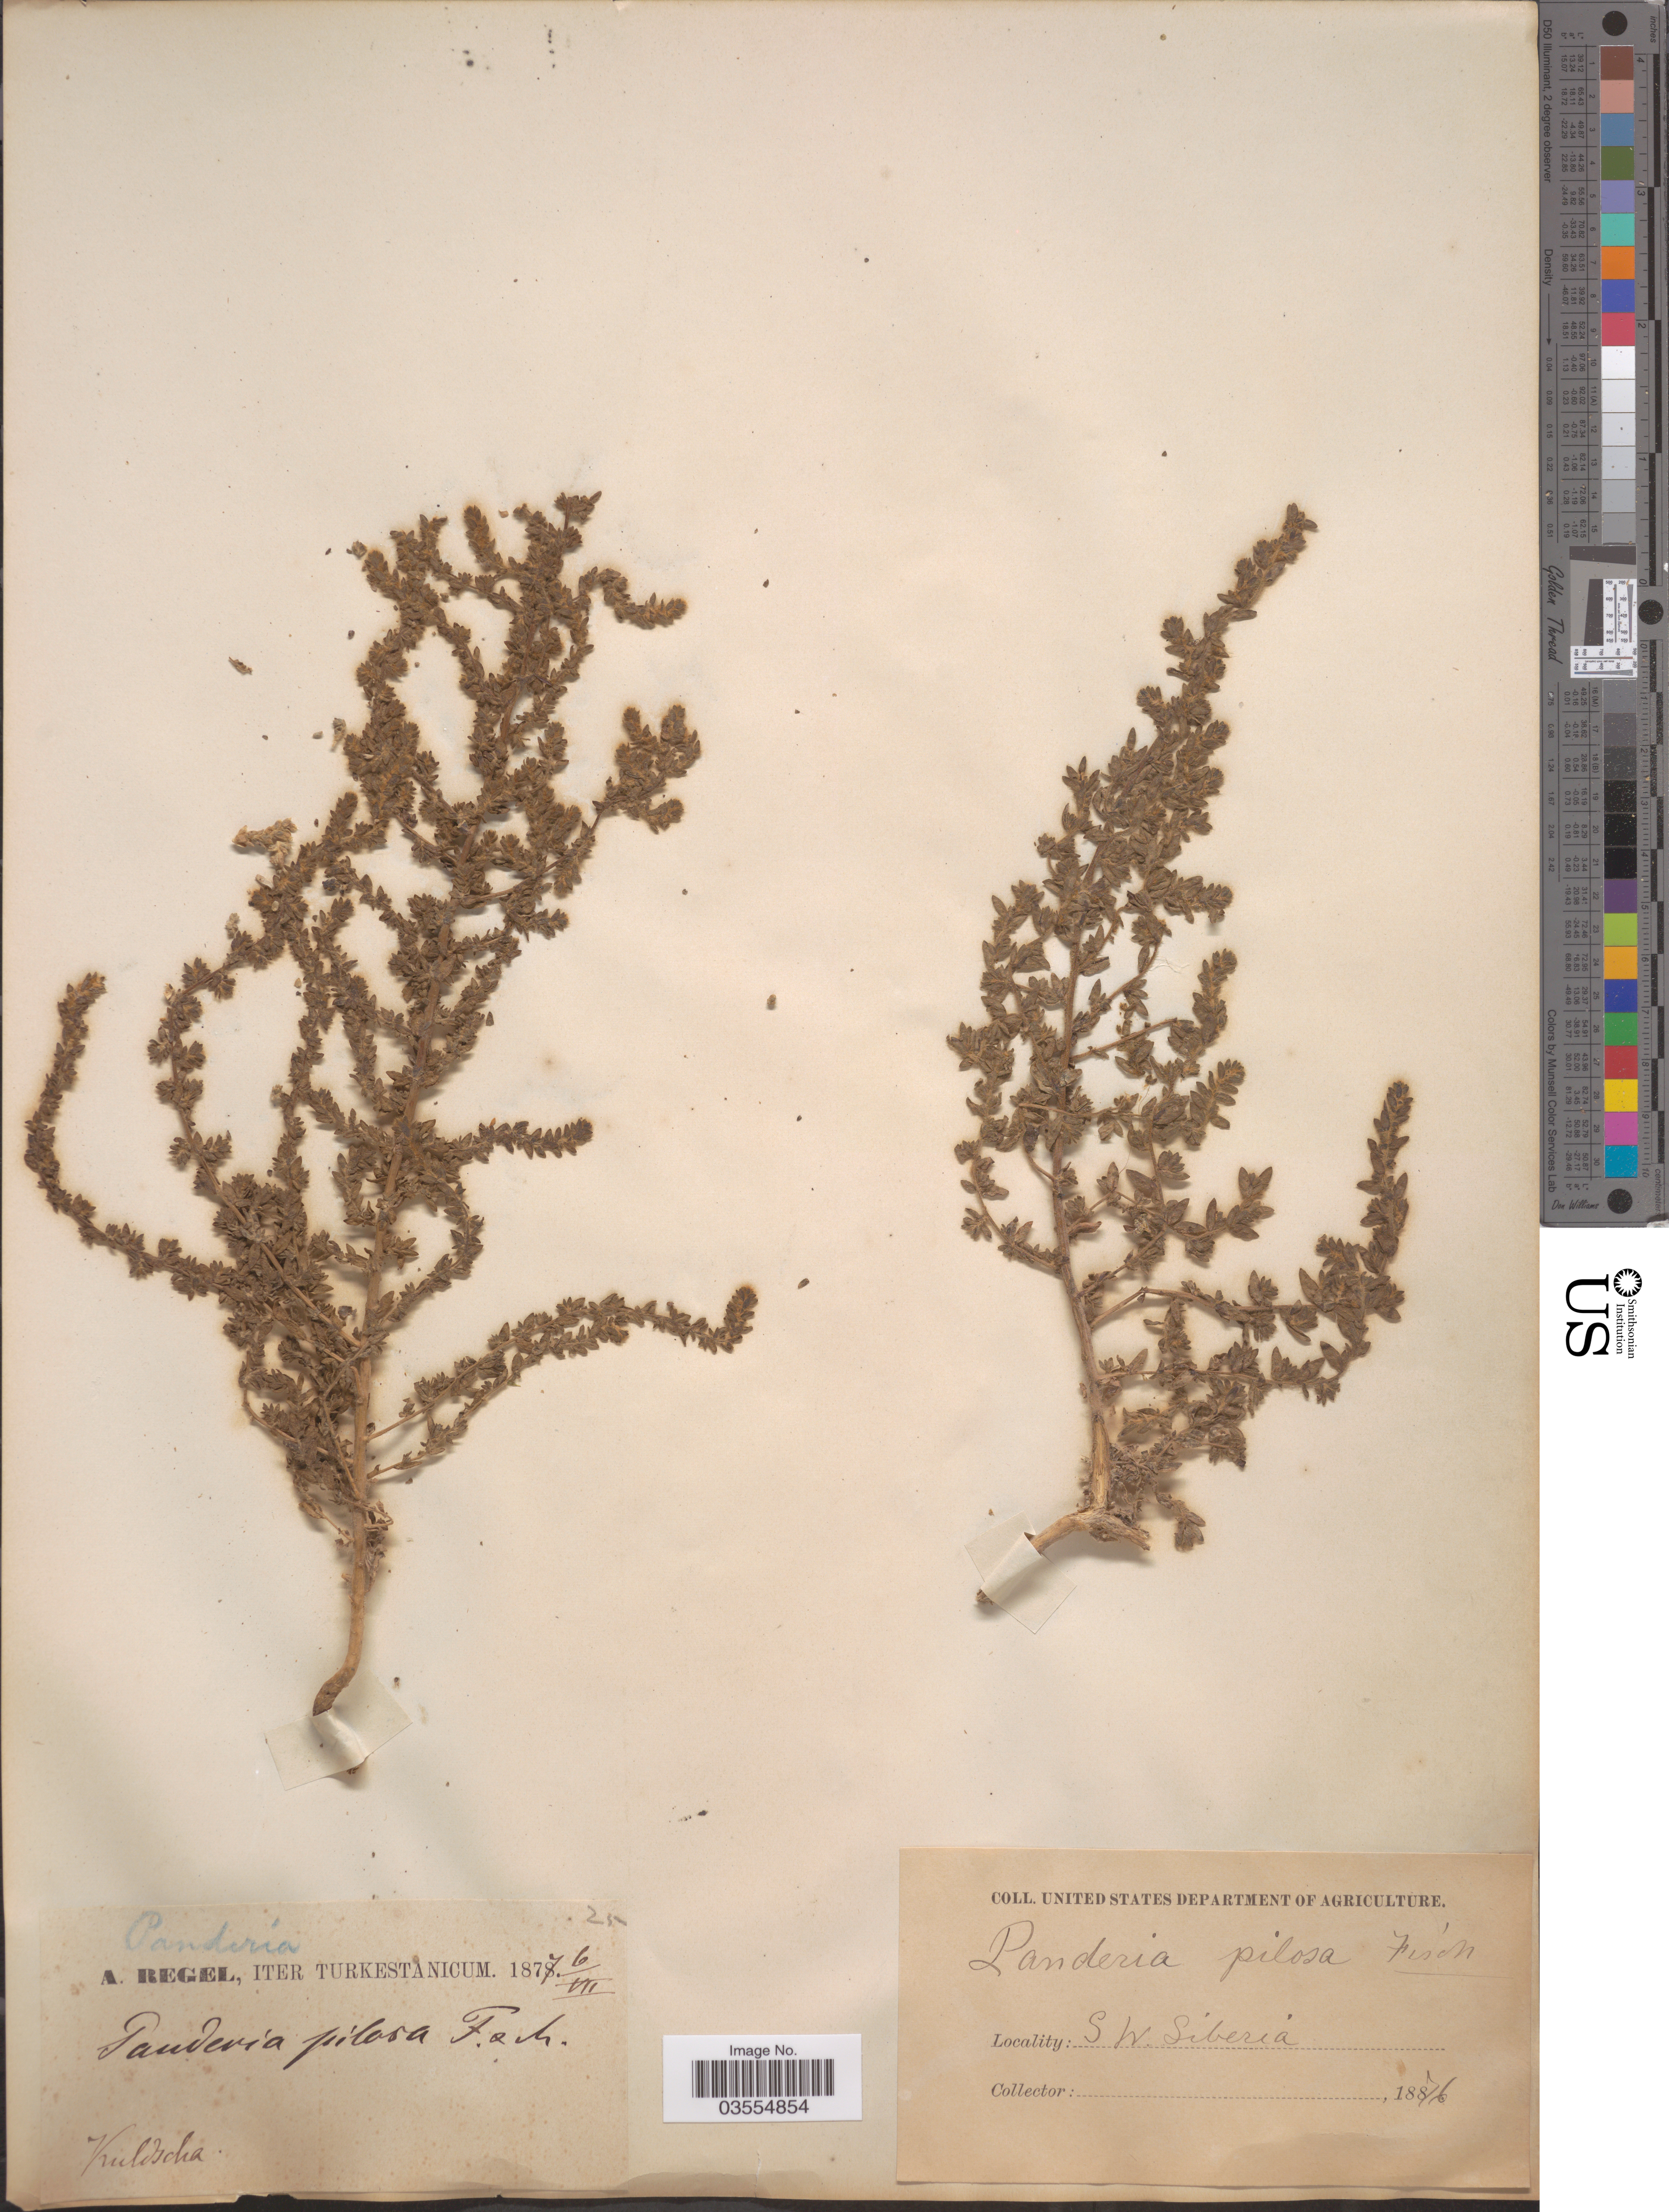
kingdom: Plantae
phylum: Tracheophyta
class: Magnoliopsida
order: Caryophyllales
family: Amaranthaceae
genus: Bassia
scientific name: Bassia pilosa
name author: (Fisch. & C.A. Mey.) Freitag & G. Kadereit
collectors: A. Regel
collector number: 25?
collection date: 1877-07-06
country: China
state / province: Xinjiang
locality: Iter Turkestanicum, Kuldscha, S.W. Siberia.